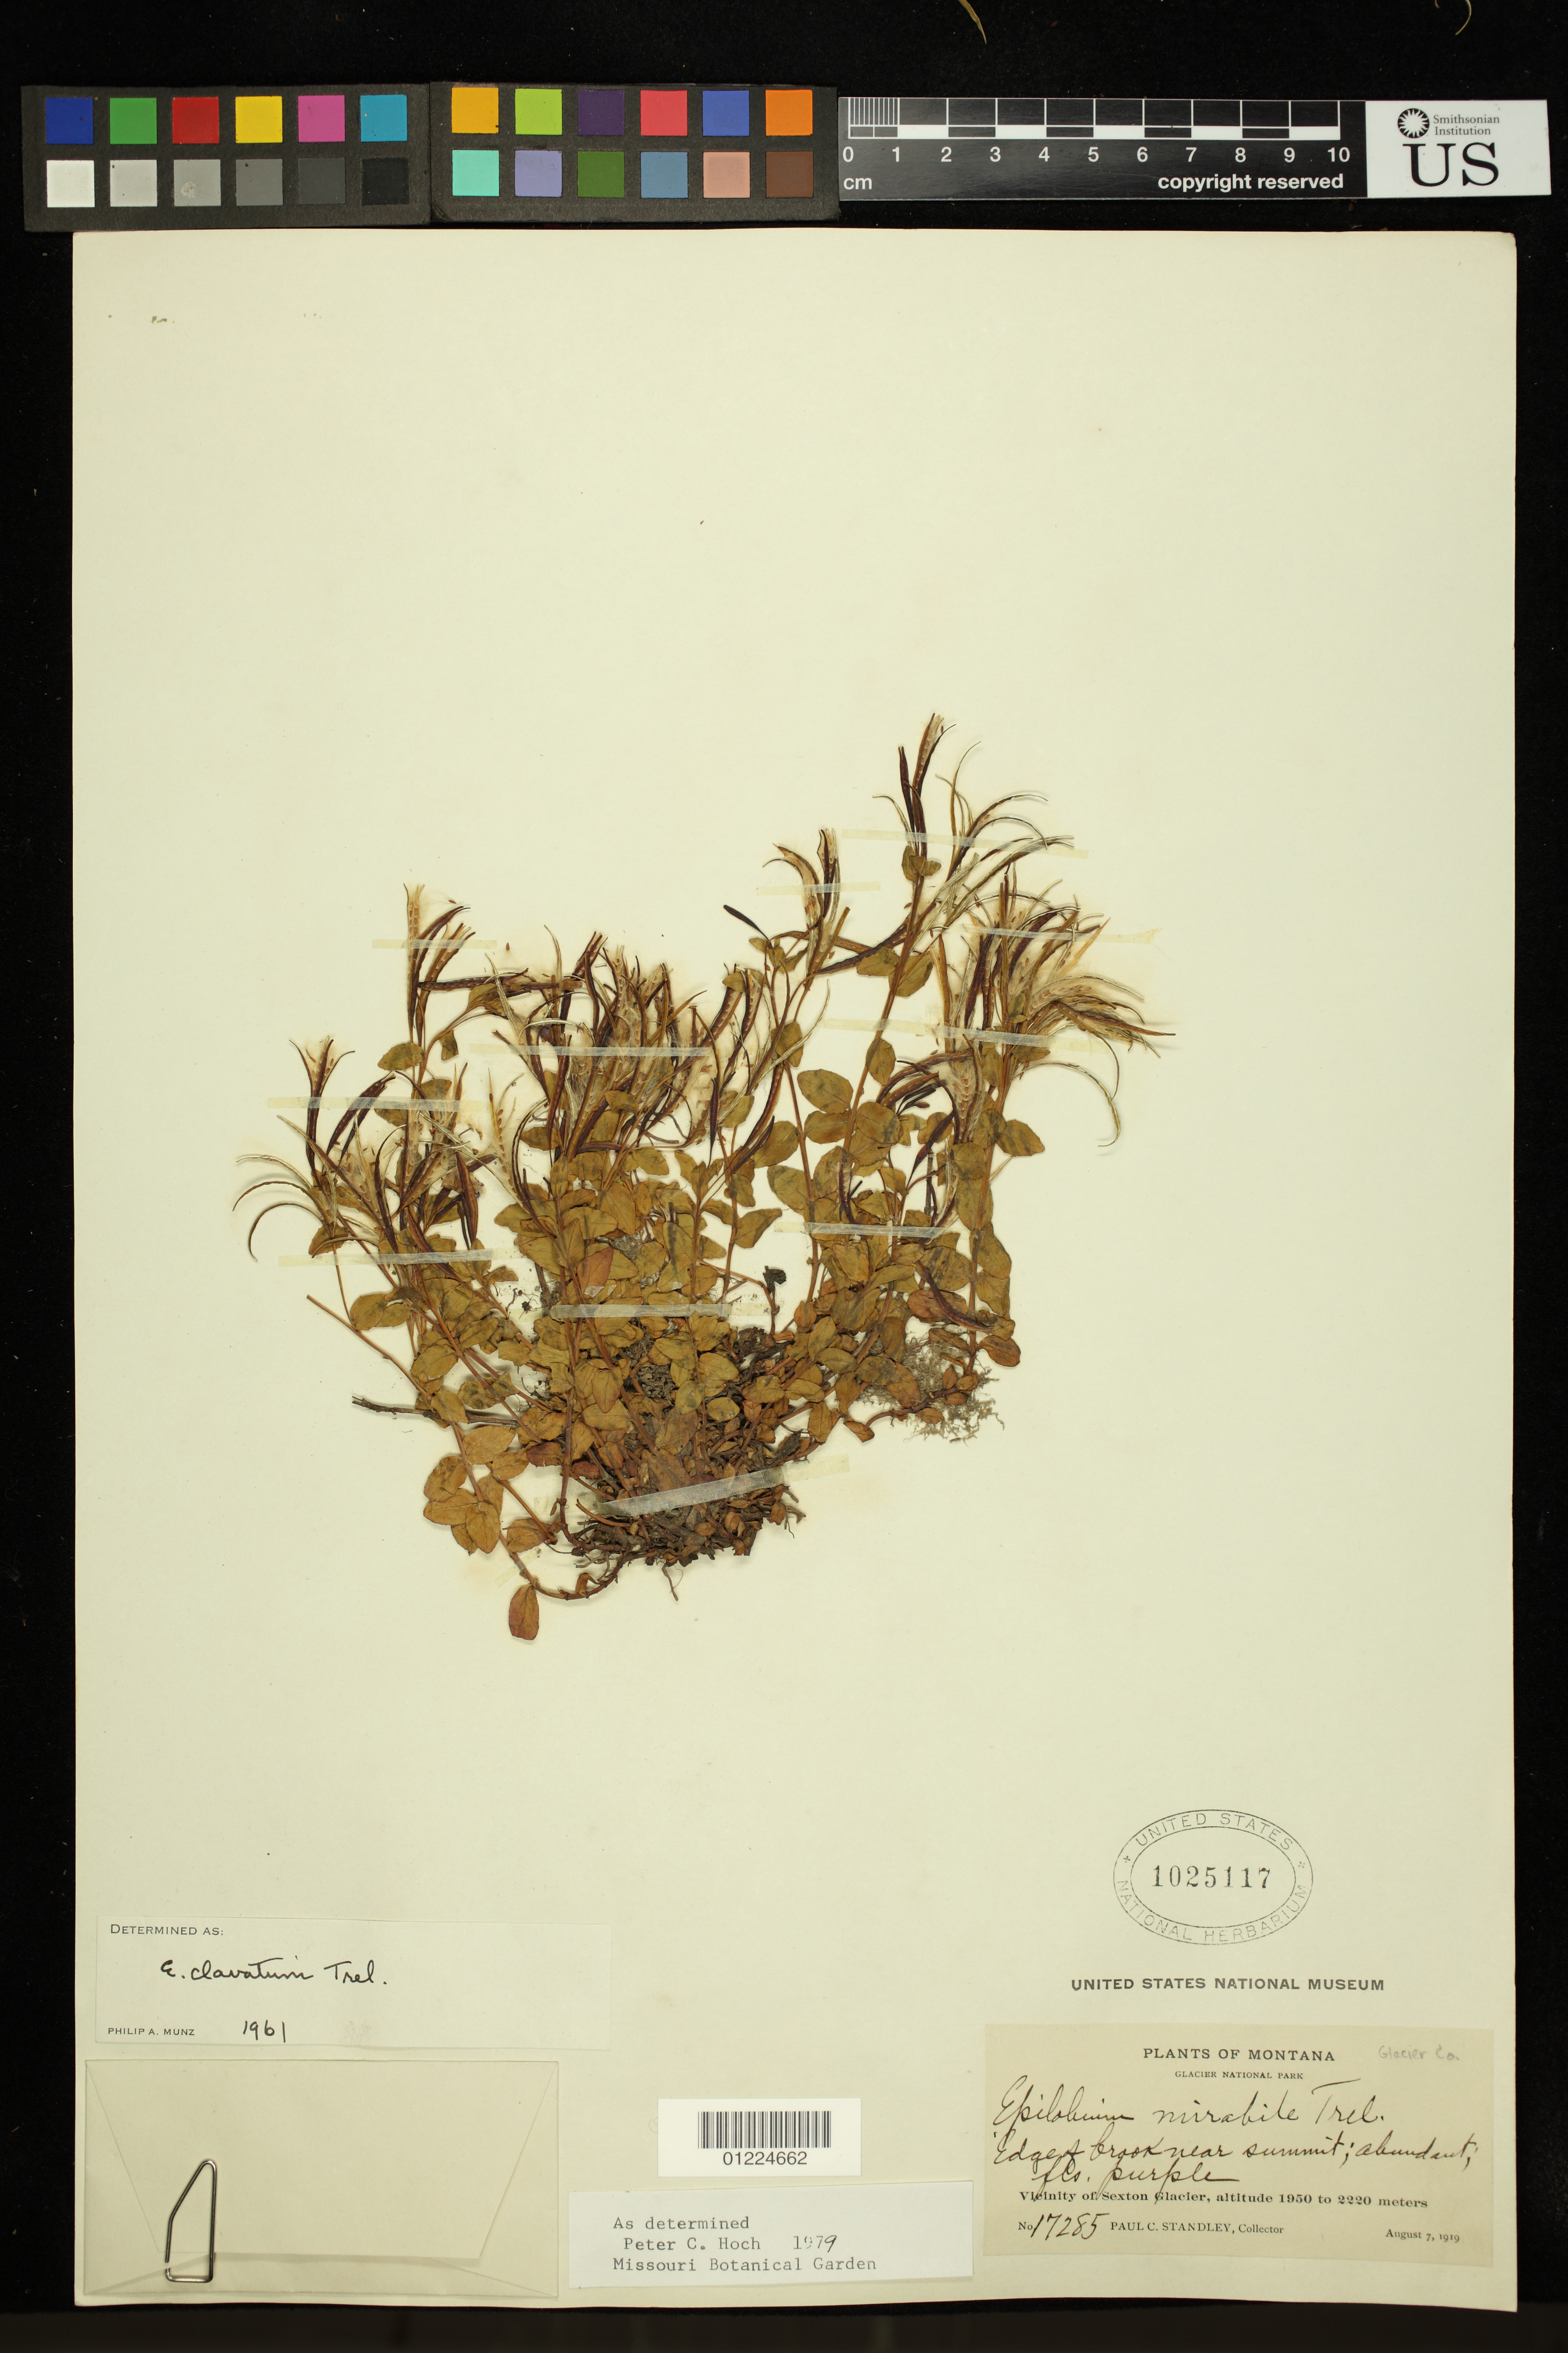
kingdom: Plantae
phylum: Tracheophyta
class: Magnoliopsida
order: Myrtales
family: Onagraceae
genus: Epilobium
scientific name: Epilobium clavatum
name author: Hausskn.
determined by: Hoch, P. C.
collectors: P. C. Standley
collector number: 17285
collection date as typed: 07 Aug 1919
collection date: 1919-08-07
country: United States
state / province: Montana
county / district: Glacier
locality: Vicinity of Sexton Glacier.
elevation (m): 1950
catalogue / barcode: US 1025117